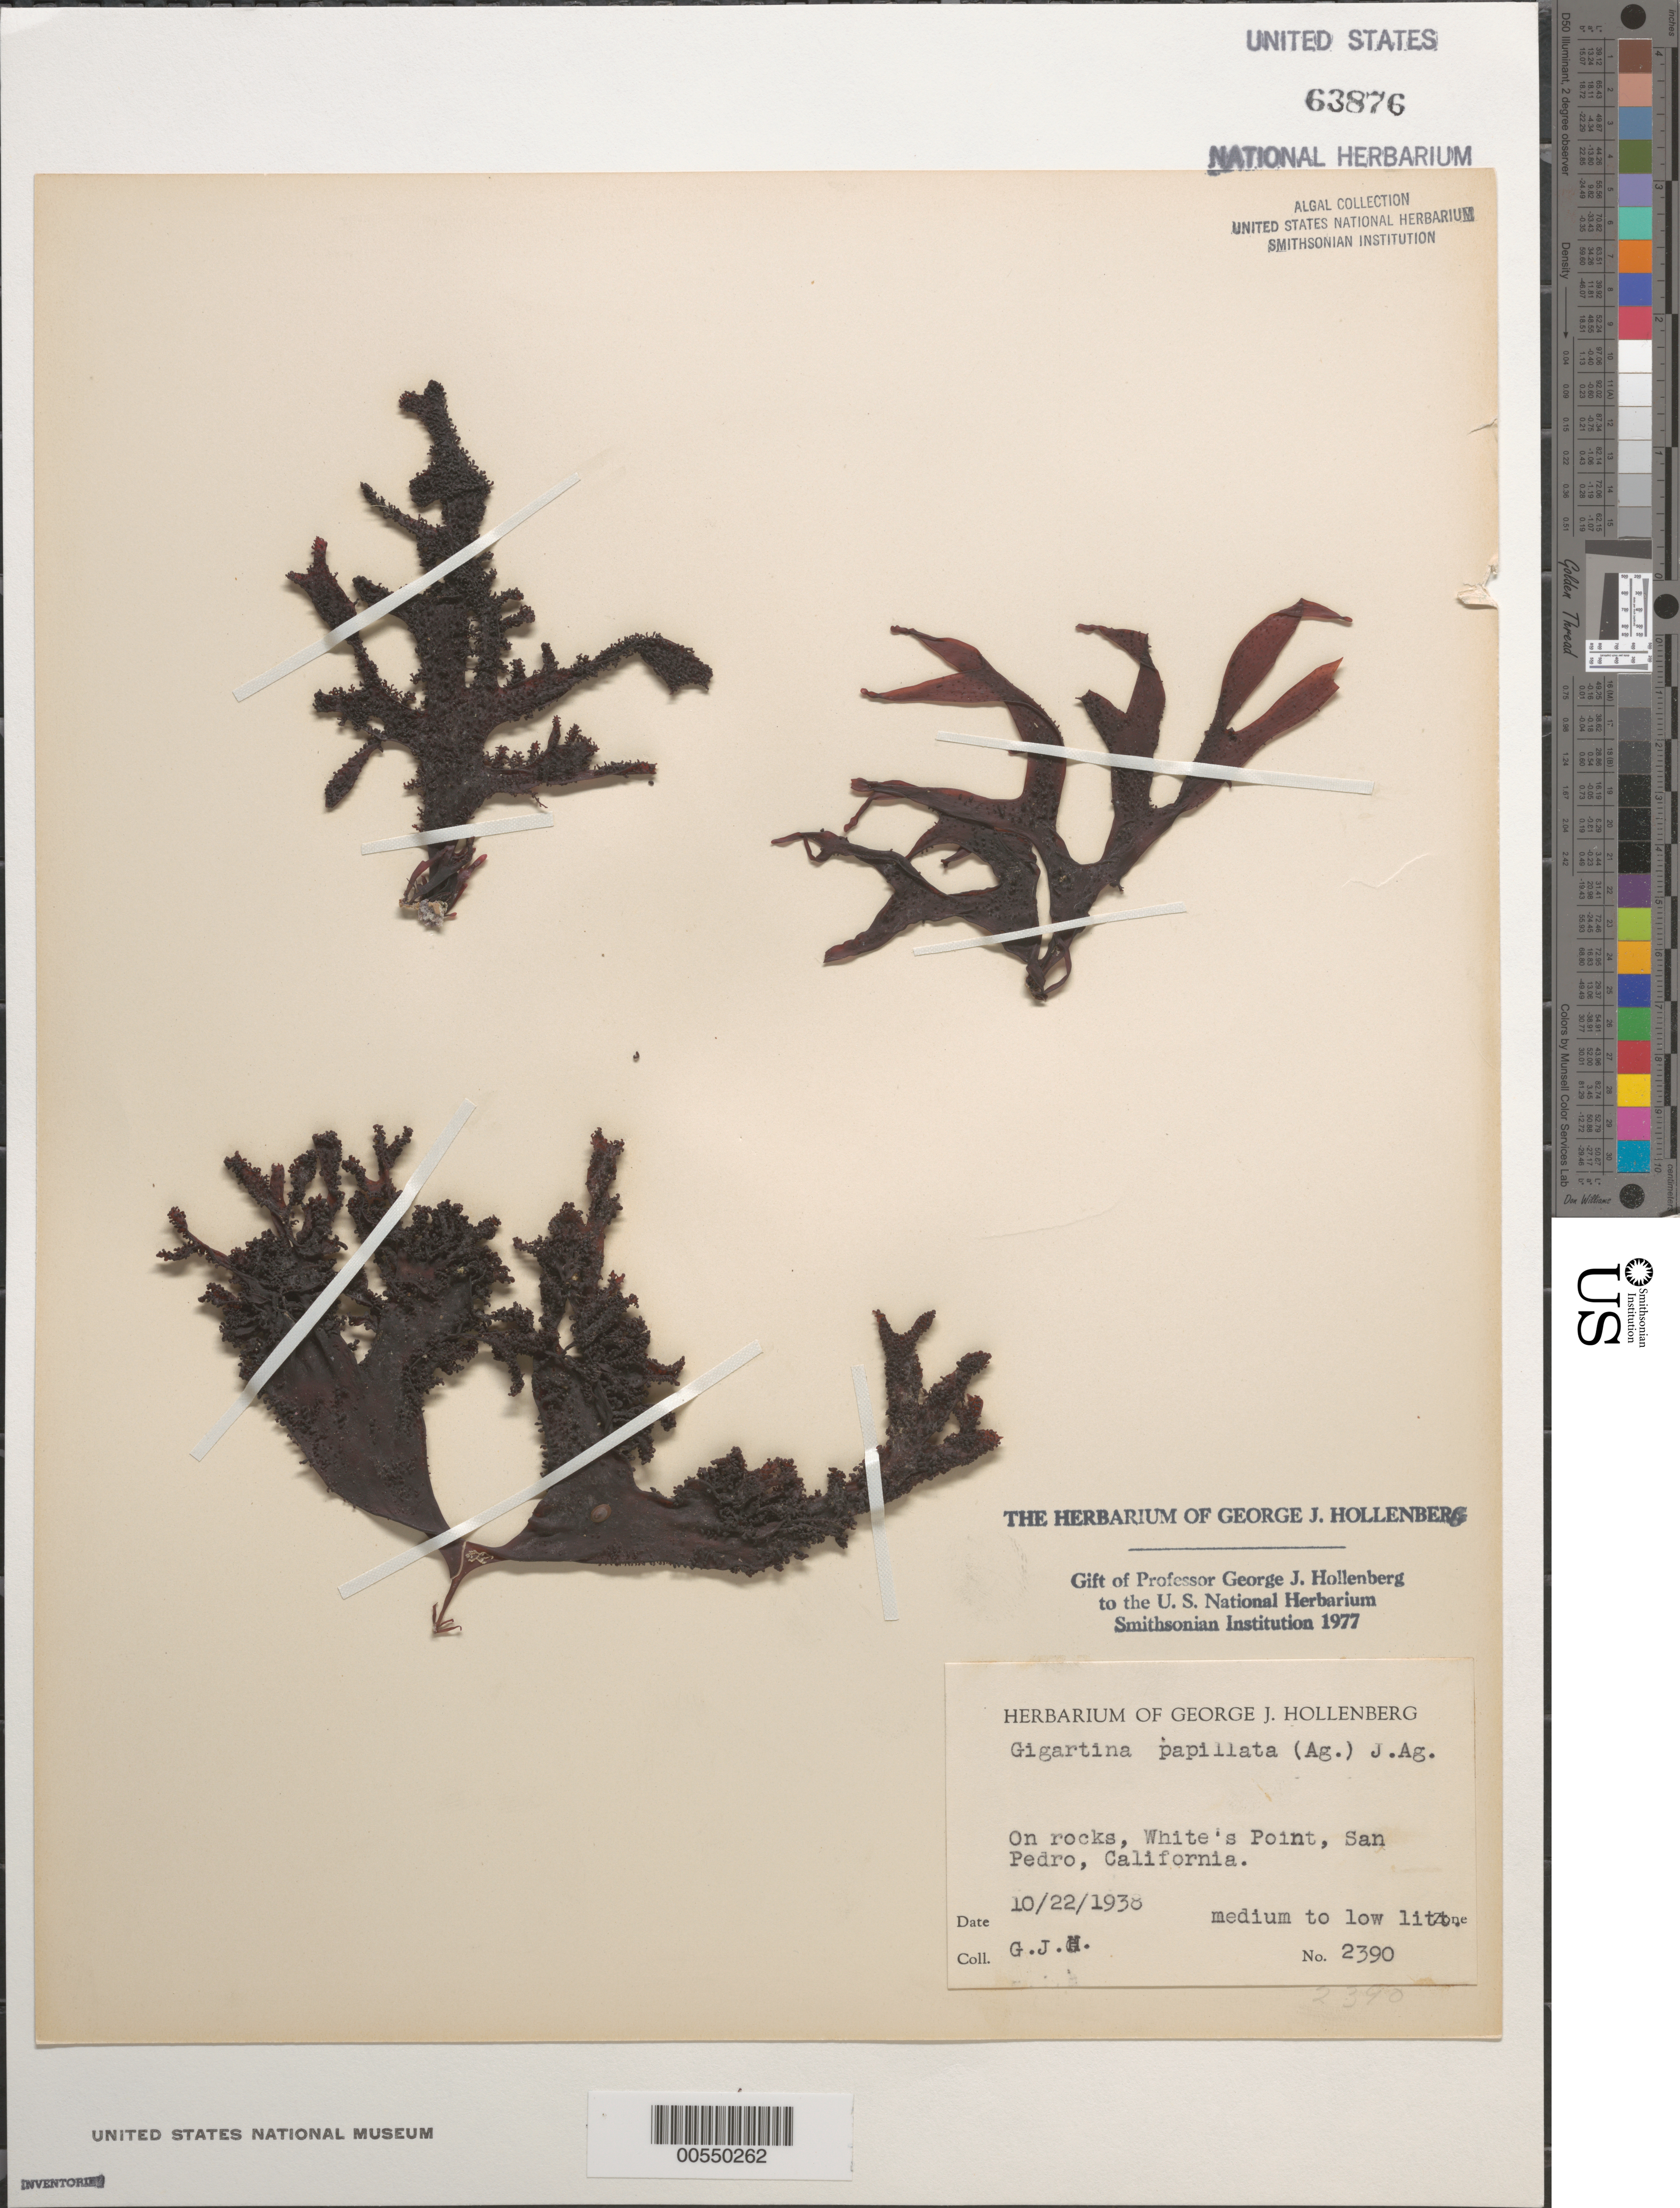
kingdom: Plantae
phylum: Rhodophyta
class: Florideophyceae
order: Gigartinales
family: Phyllophoraceae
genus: Mastocarpus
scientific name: Mastocarpus papillatus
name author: (C. Agardh) Kütz.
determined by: Algae name updating Project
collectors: G. Hollenberg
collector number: GJH 2390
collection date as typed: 22 Oct 1938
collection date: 1938-10-22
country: United States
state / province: California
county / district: Los Angeles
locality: White's Point, San Pedro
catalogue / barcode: US 63876